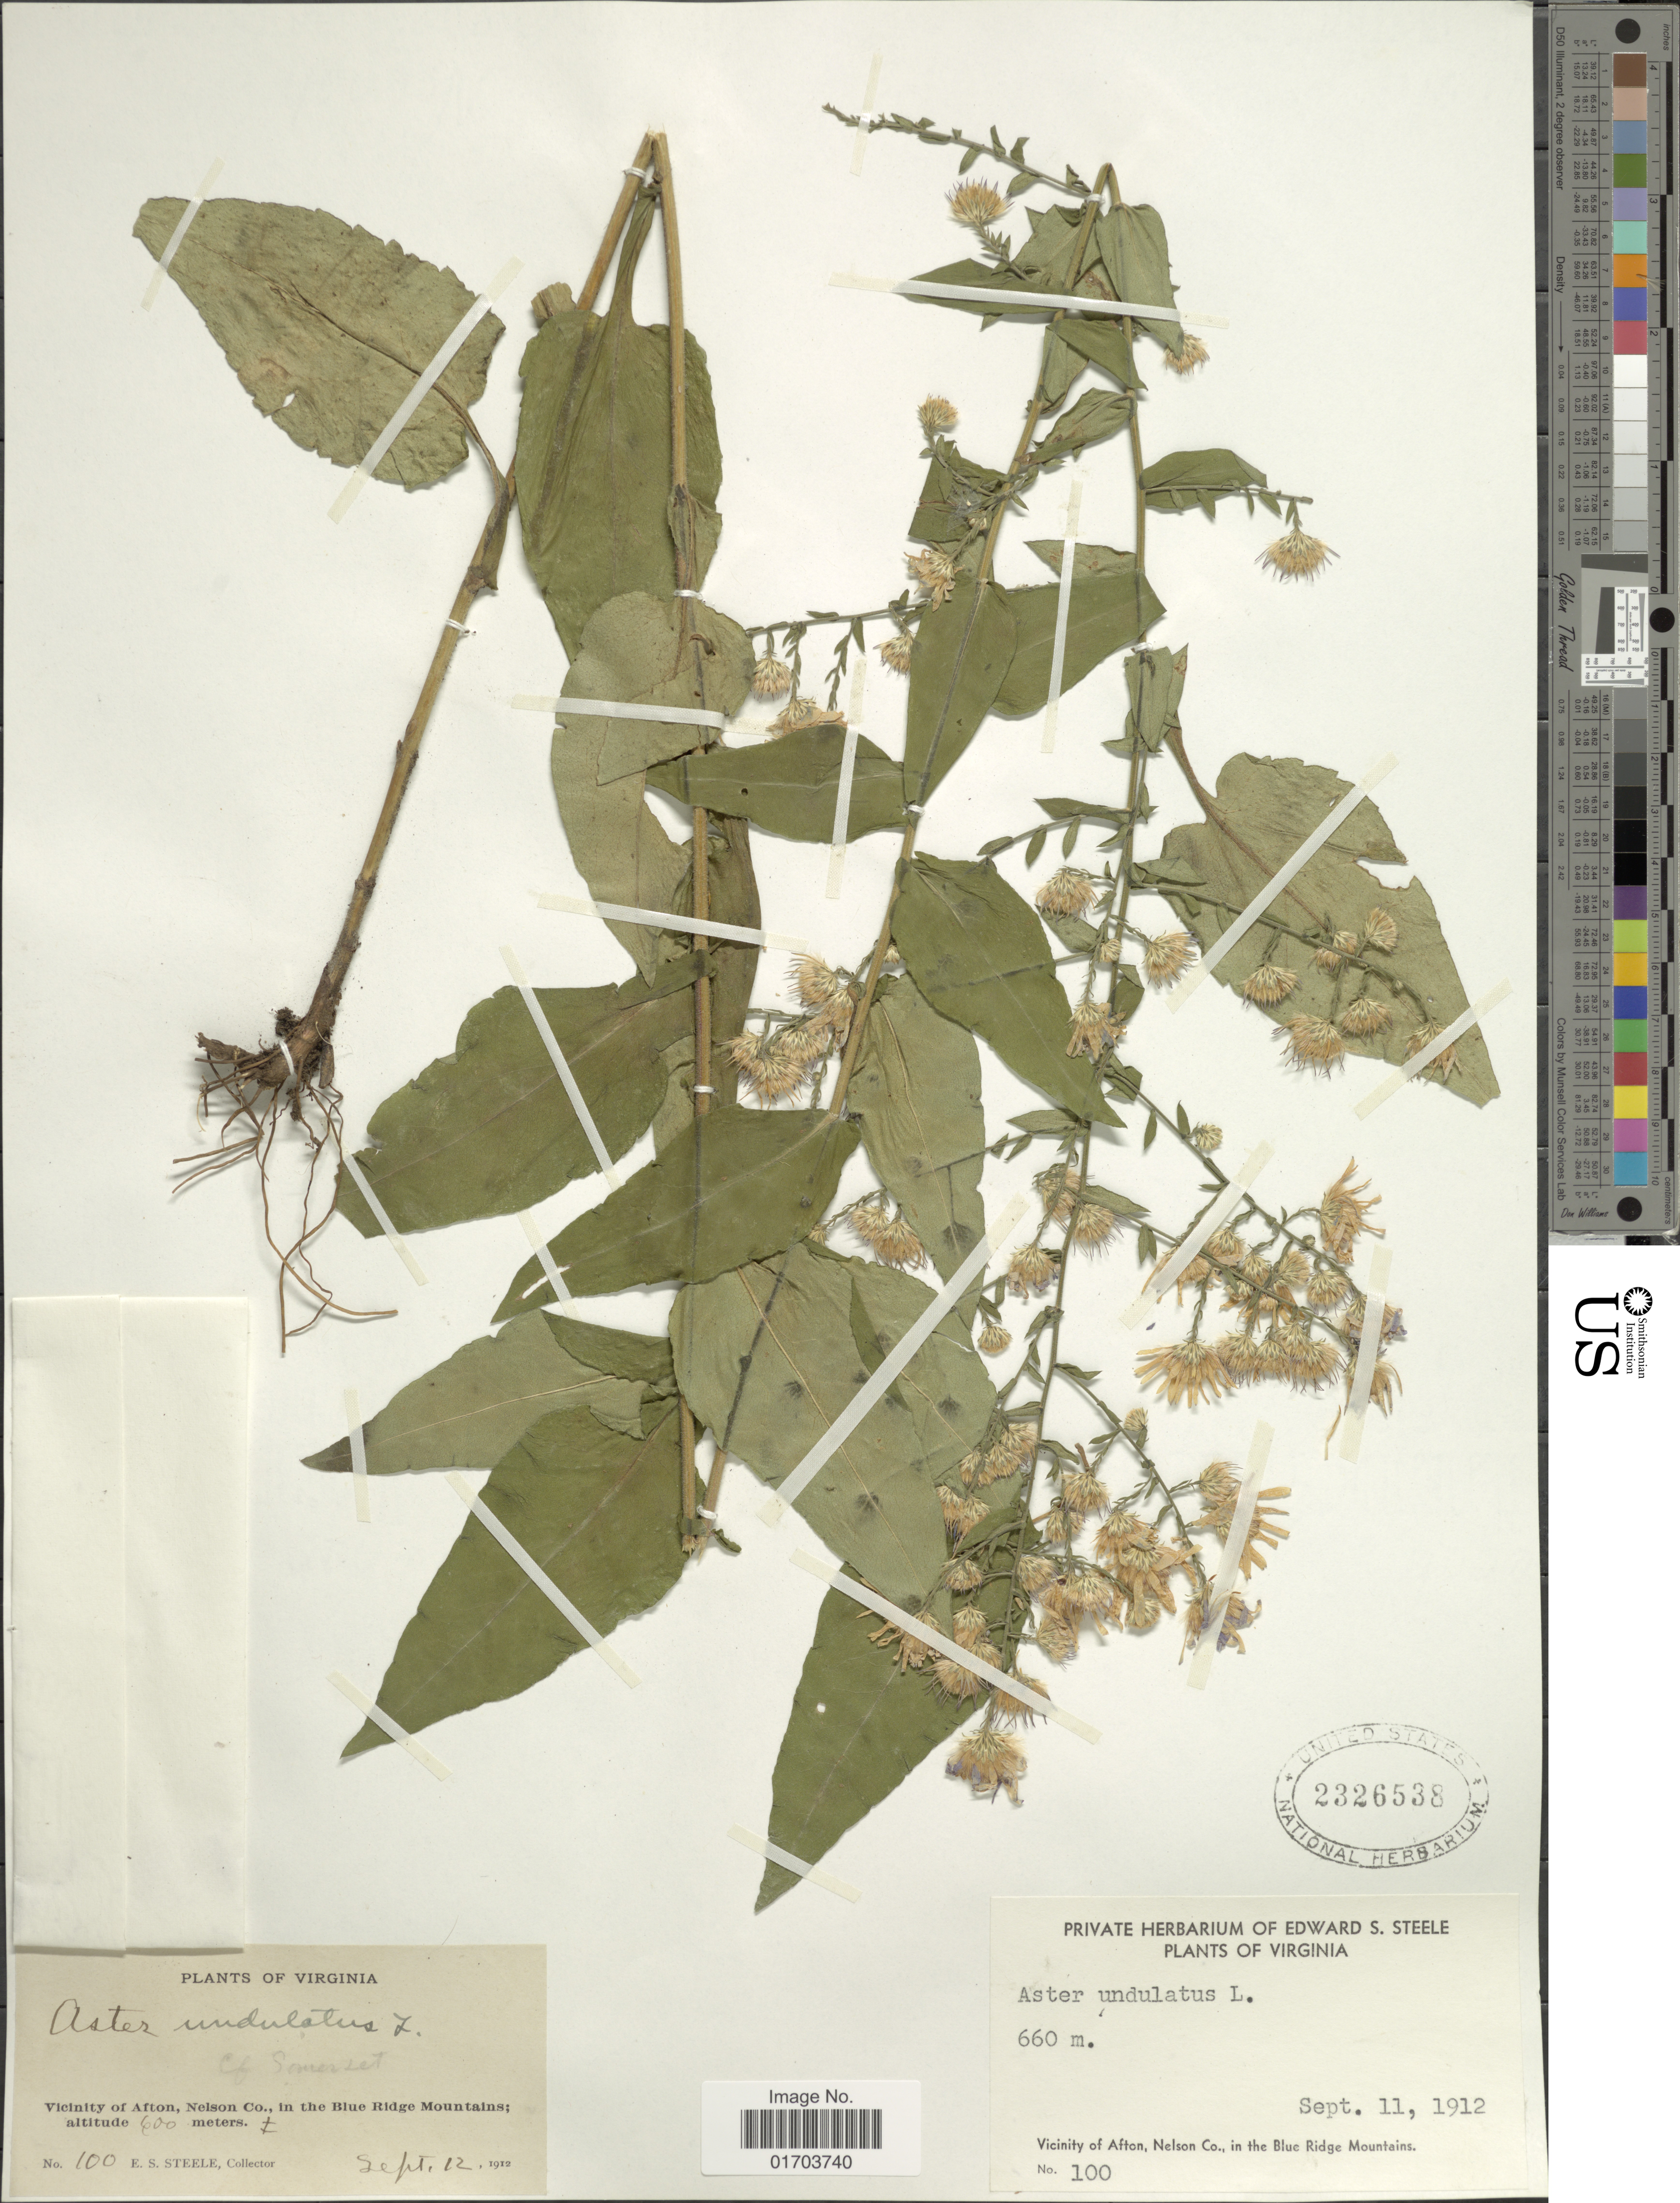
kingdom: Plantae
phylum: Tracheophyta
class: Magnoliopsida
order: Asterales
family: Asteraceae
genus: Symphyotrichum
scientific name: Symphyotrichum undulatum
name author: (L.) G.L. Nesom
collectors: E. Steele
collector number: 100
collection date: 1912-09-12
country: United States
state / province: Virginia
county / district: Nelson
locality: Virginia. Vicinity of Afton, Nelson Co., in the Blue Ridge Mountains.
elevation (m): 660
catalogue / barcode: US 2326538